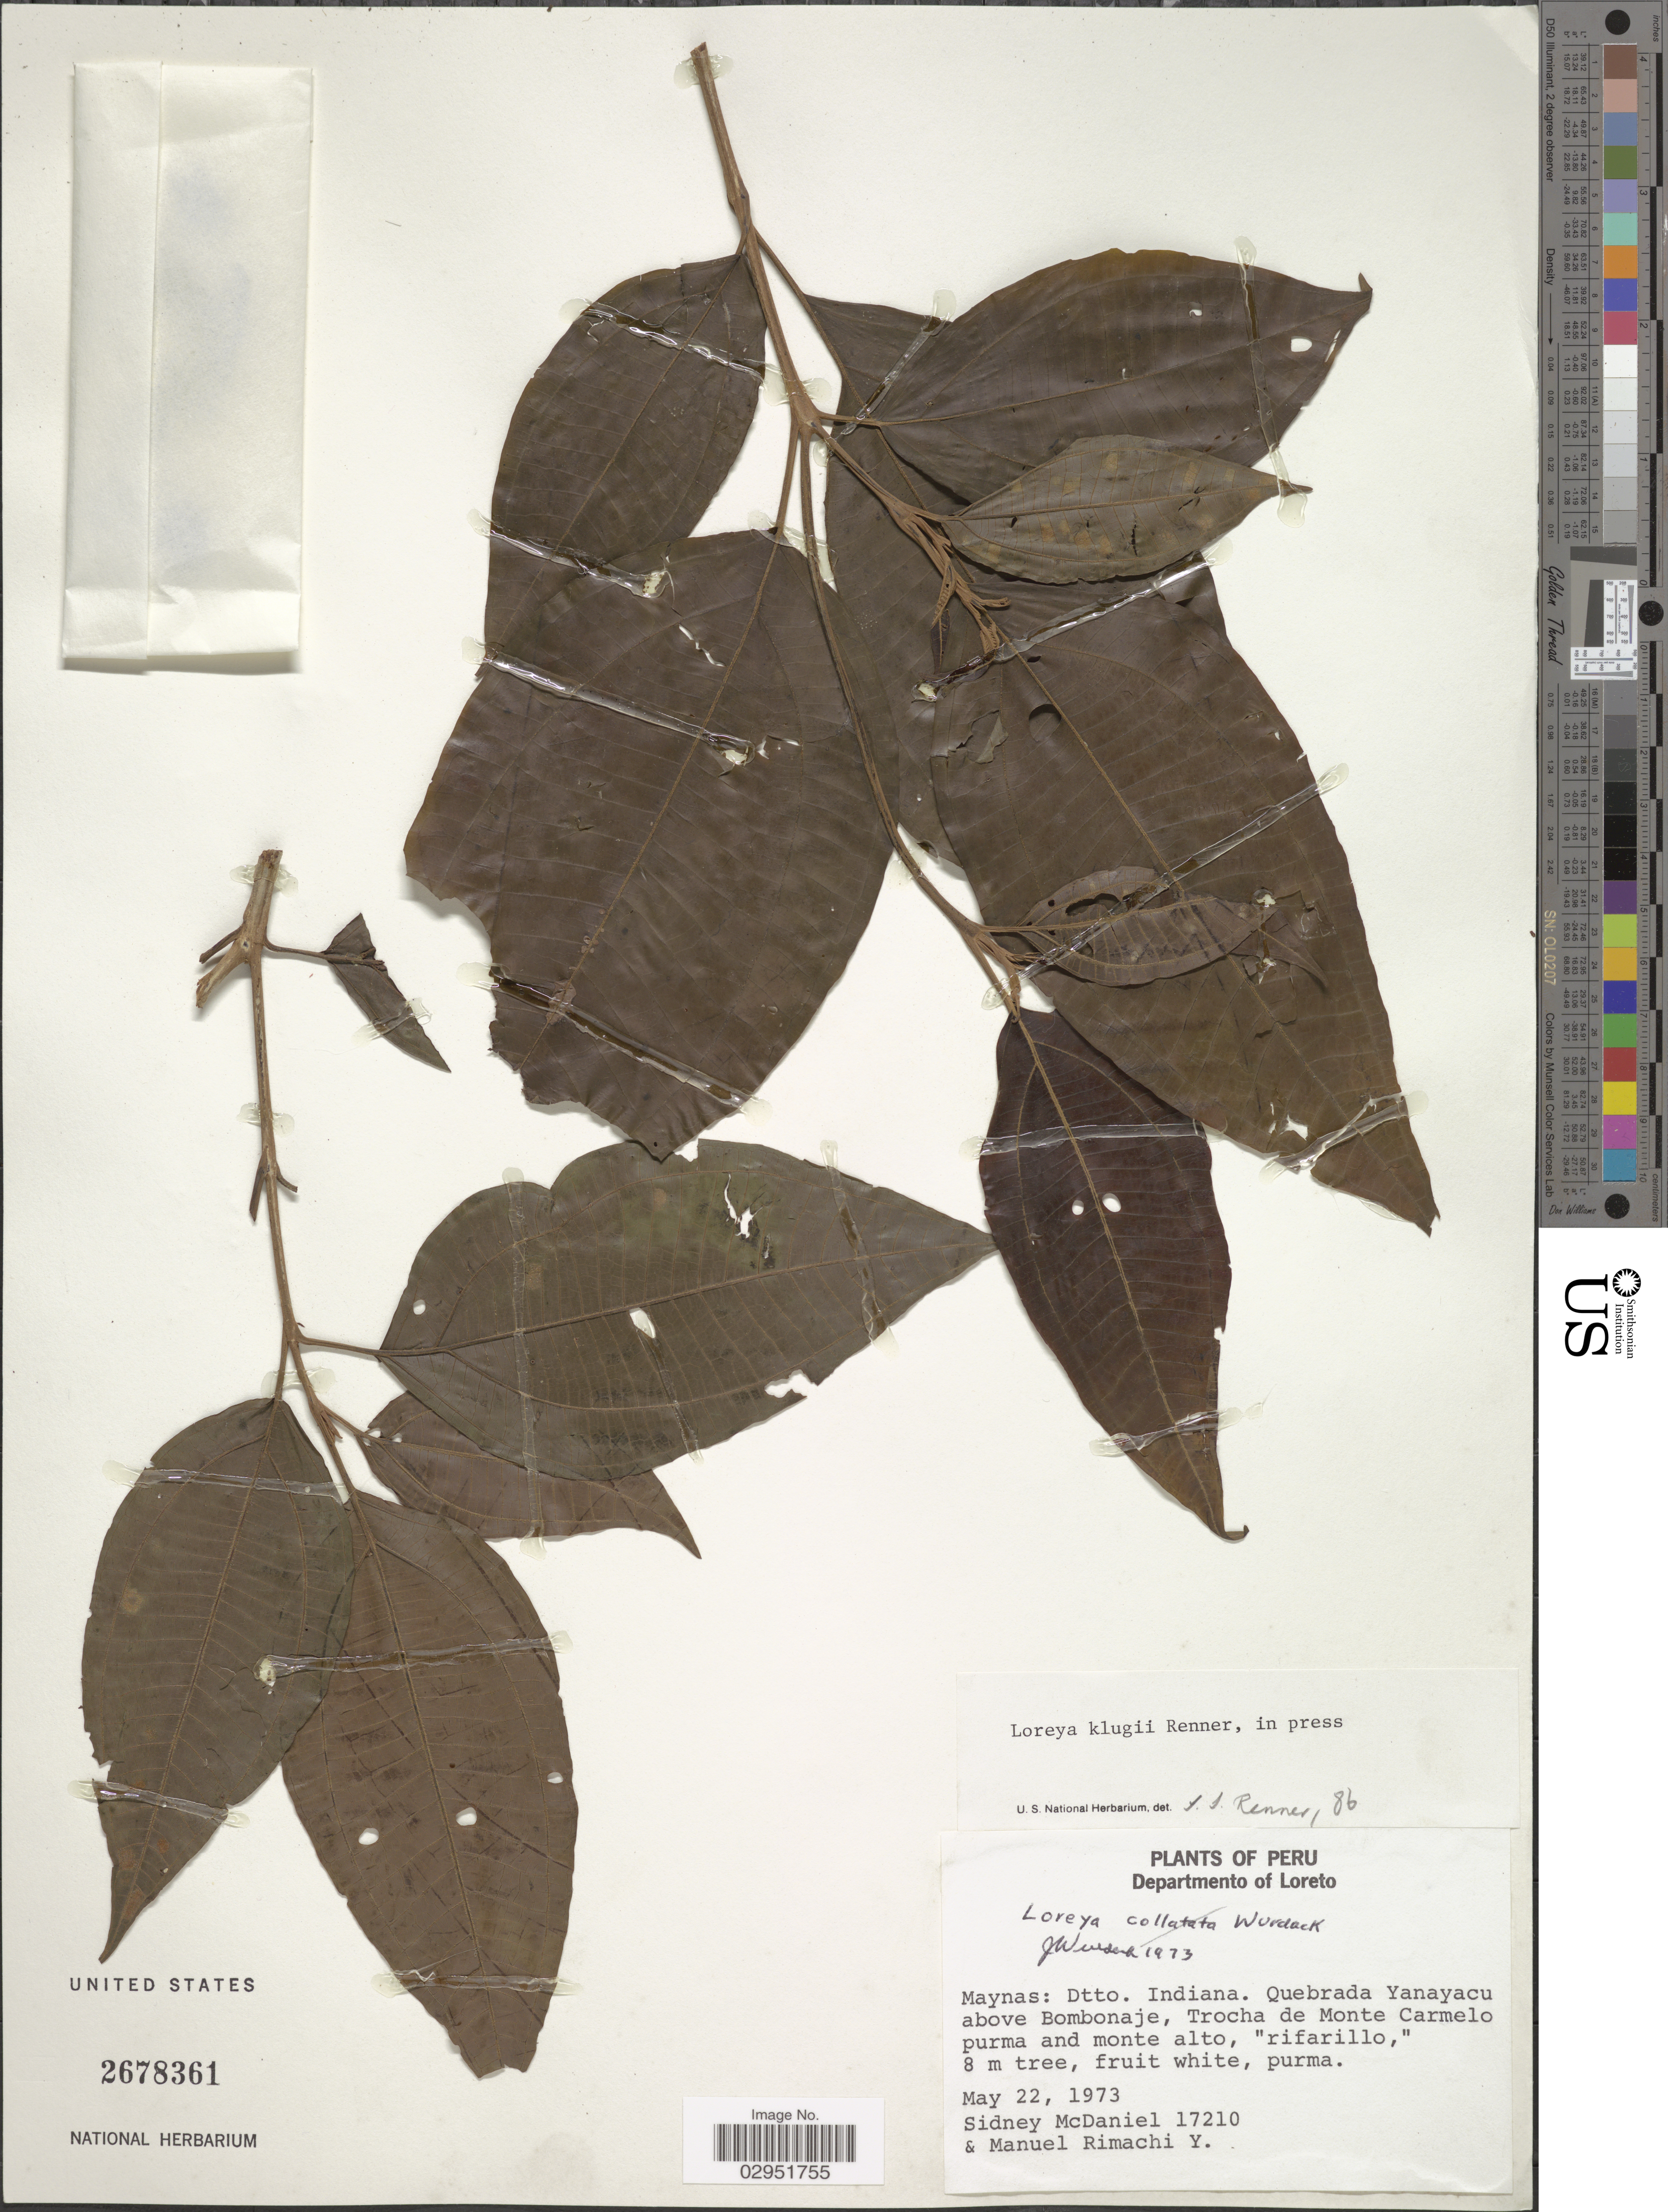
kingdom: Plantae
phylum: Tracheophyta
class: Magnoliopsida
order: Myrtales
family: Melastomataceae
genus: Bellucia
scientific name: Bellucia klugii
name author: (S.S. Renner) Penneys et al.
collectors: S. McDaniel & M. Rimachi Y.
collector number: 17210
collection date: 1973-05-22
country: Peru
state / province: Loreto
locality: Departmento of Loreto. Maynas: Dtto. Indiana. Quebrada Yanayacu above Bombonaje, Trocha de Monte Carmelo purma and monte alto.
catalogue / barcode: US 2678361